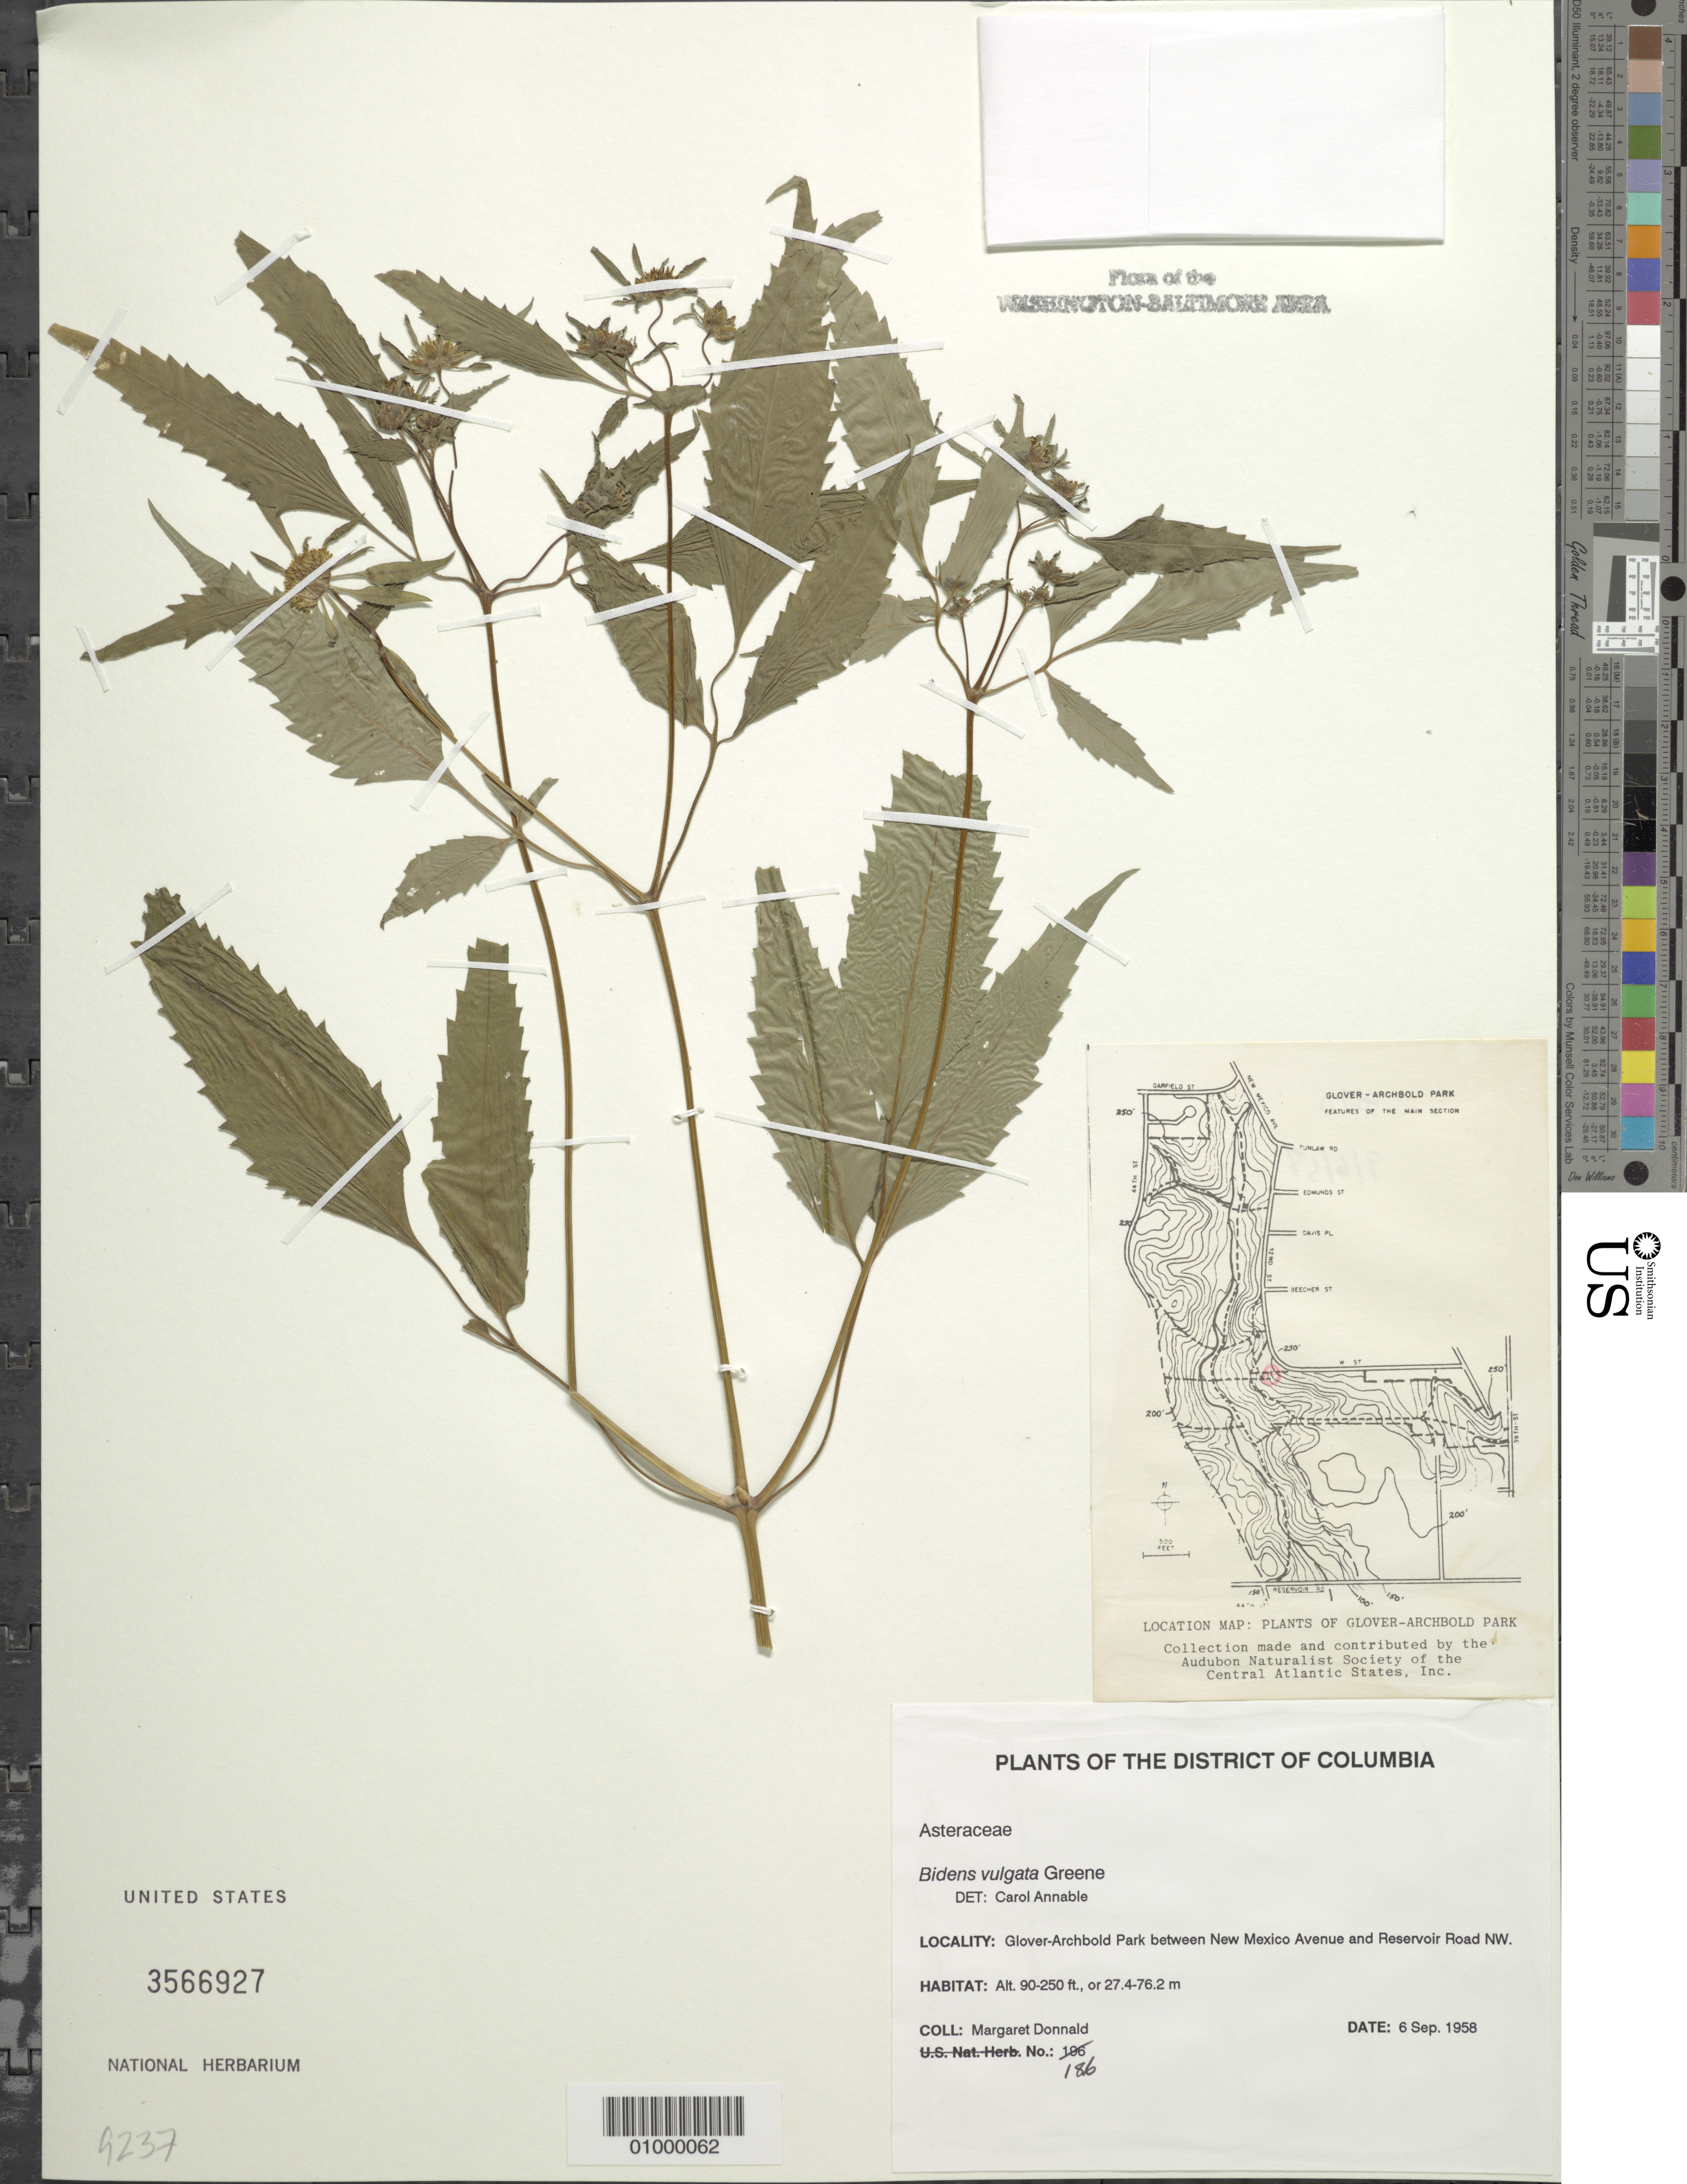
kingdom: Plantae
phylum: Tracheophyta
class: Magnoliopsida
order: Asterales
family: Asteraceae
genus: Bidens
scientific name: Bidens vulgata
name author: Greene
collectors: M. Donnald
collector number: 186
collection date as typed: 6 Sep 1958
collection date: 1958-09-06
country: United States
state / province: District of Columbia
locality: Glover-Archbold Park between New Mexico Avenue and Reservoir Road NW.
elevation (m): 27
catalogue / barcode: US 3566927